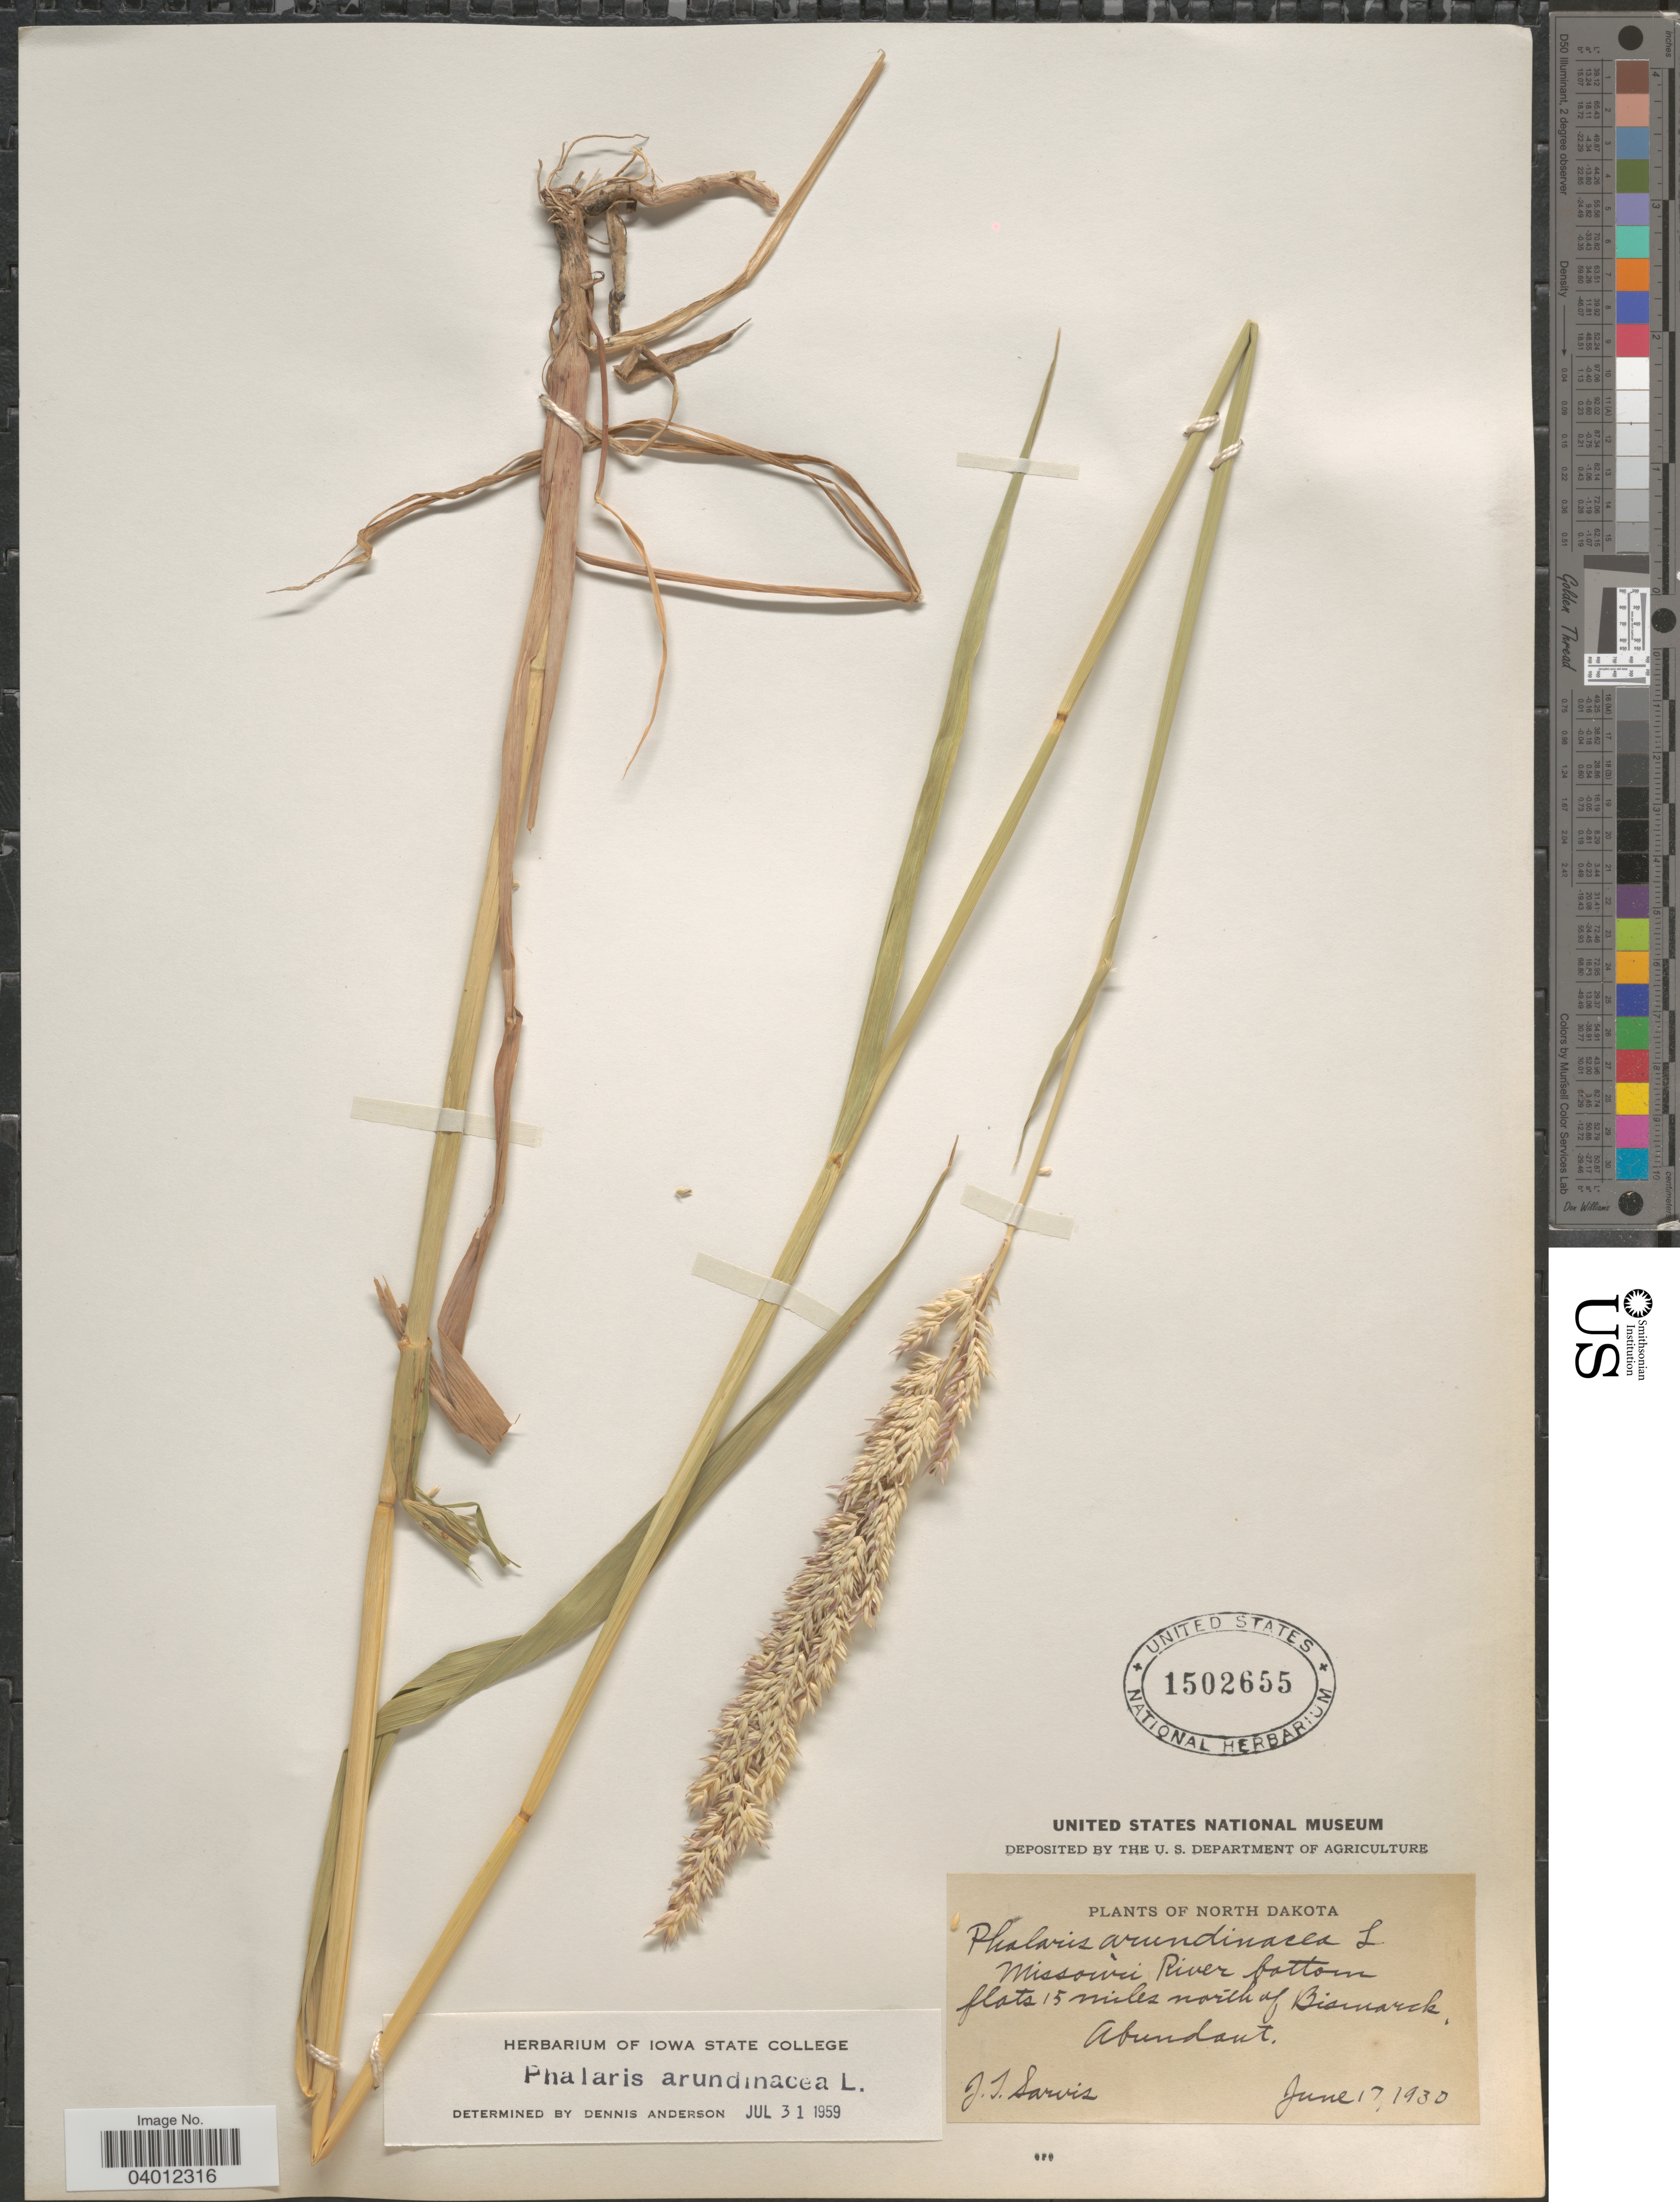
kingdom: Plantae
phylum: Tracheophyta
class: Liliopsida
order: Poales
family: Poaceae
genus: Phalaris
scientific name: Phalaris arundinacea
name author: L.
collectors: J. Sarvis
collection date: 1930-06-17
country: United States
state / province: North Dakota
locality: Missouri River bottom flats 15 miles north of Bismarck.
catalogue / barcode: US 1502655